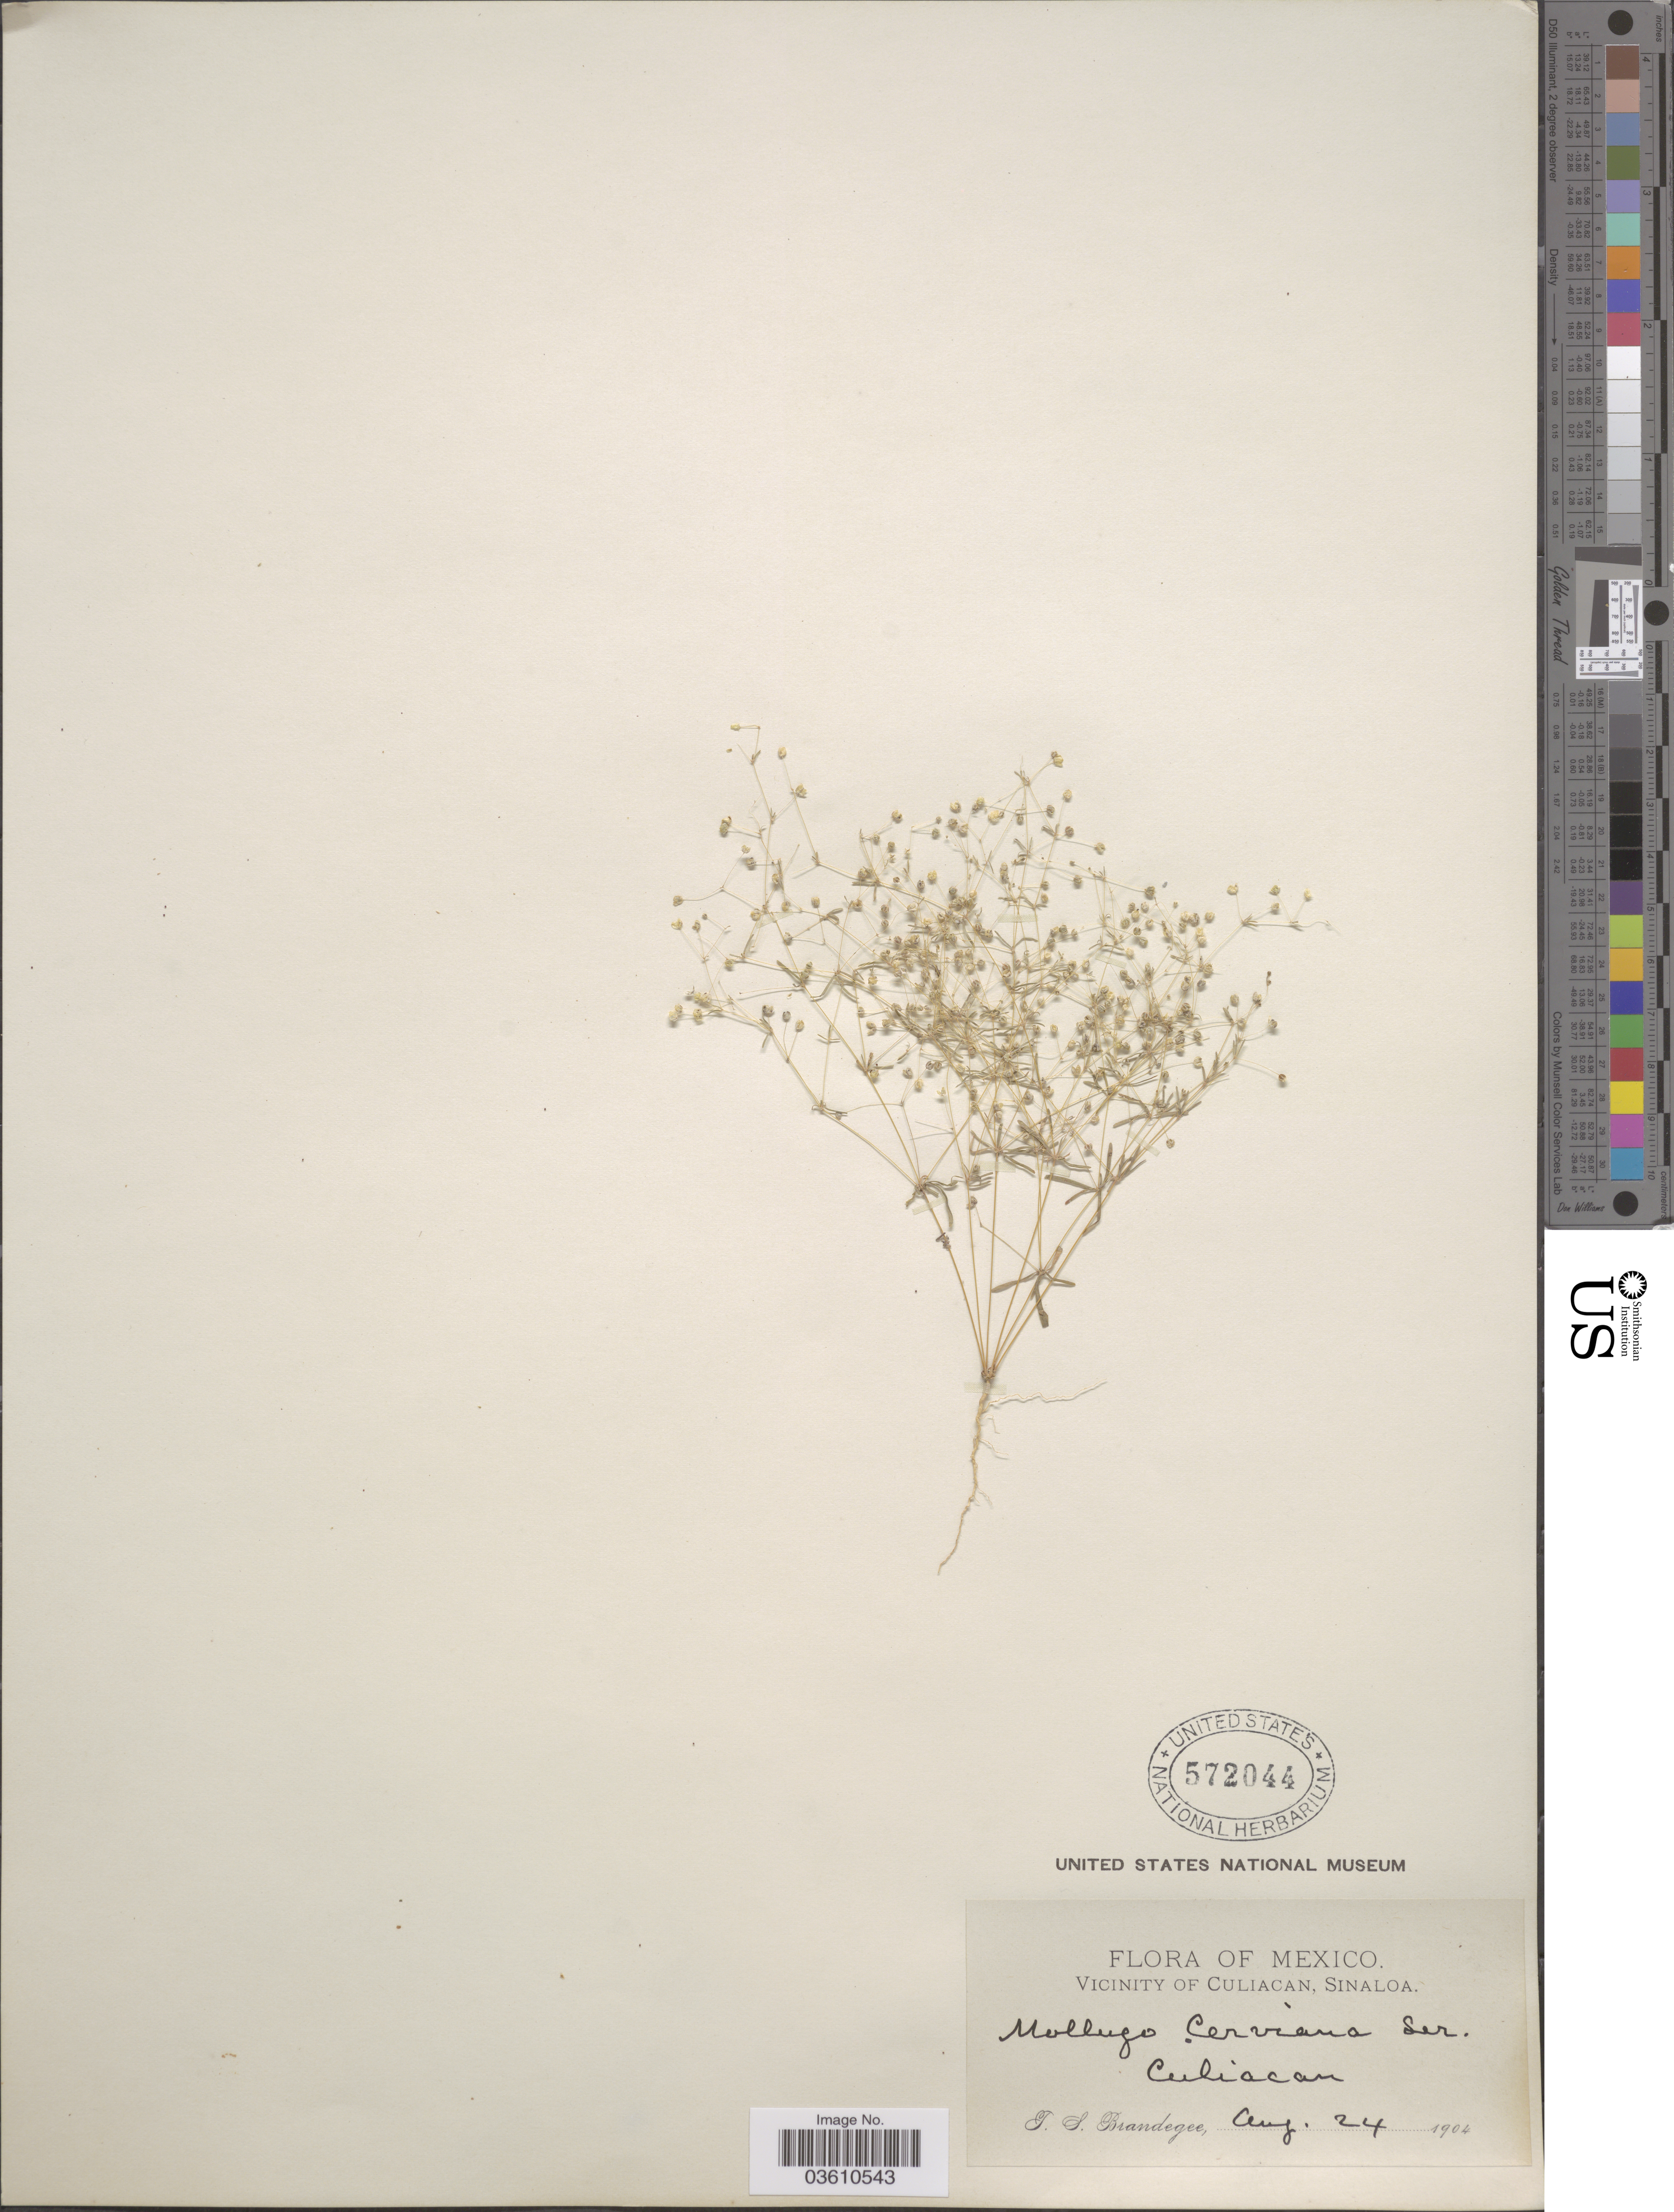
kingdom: Plantae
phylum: Tracheophyta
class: Magnoliopsida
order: Caryophyllales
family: Molluginaceae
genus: Hypertelis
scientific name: Hypertelis umbellata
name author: (Forssk.) Thulin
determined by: Strong, Mark T., (BOT), Smithsonian Institution - National Museum of Natural History (UNITED STATES)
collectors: T. S. Brandegee (herbarium)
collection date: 1904-08-24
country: Mexico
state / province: Sinaloa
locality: Vicinity of Culiacan. Culiacan.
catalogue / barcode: US 572044